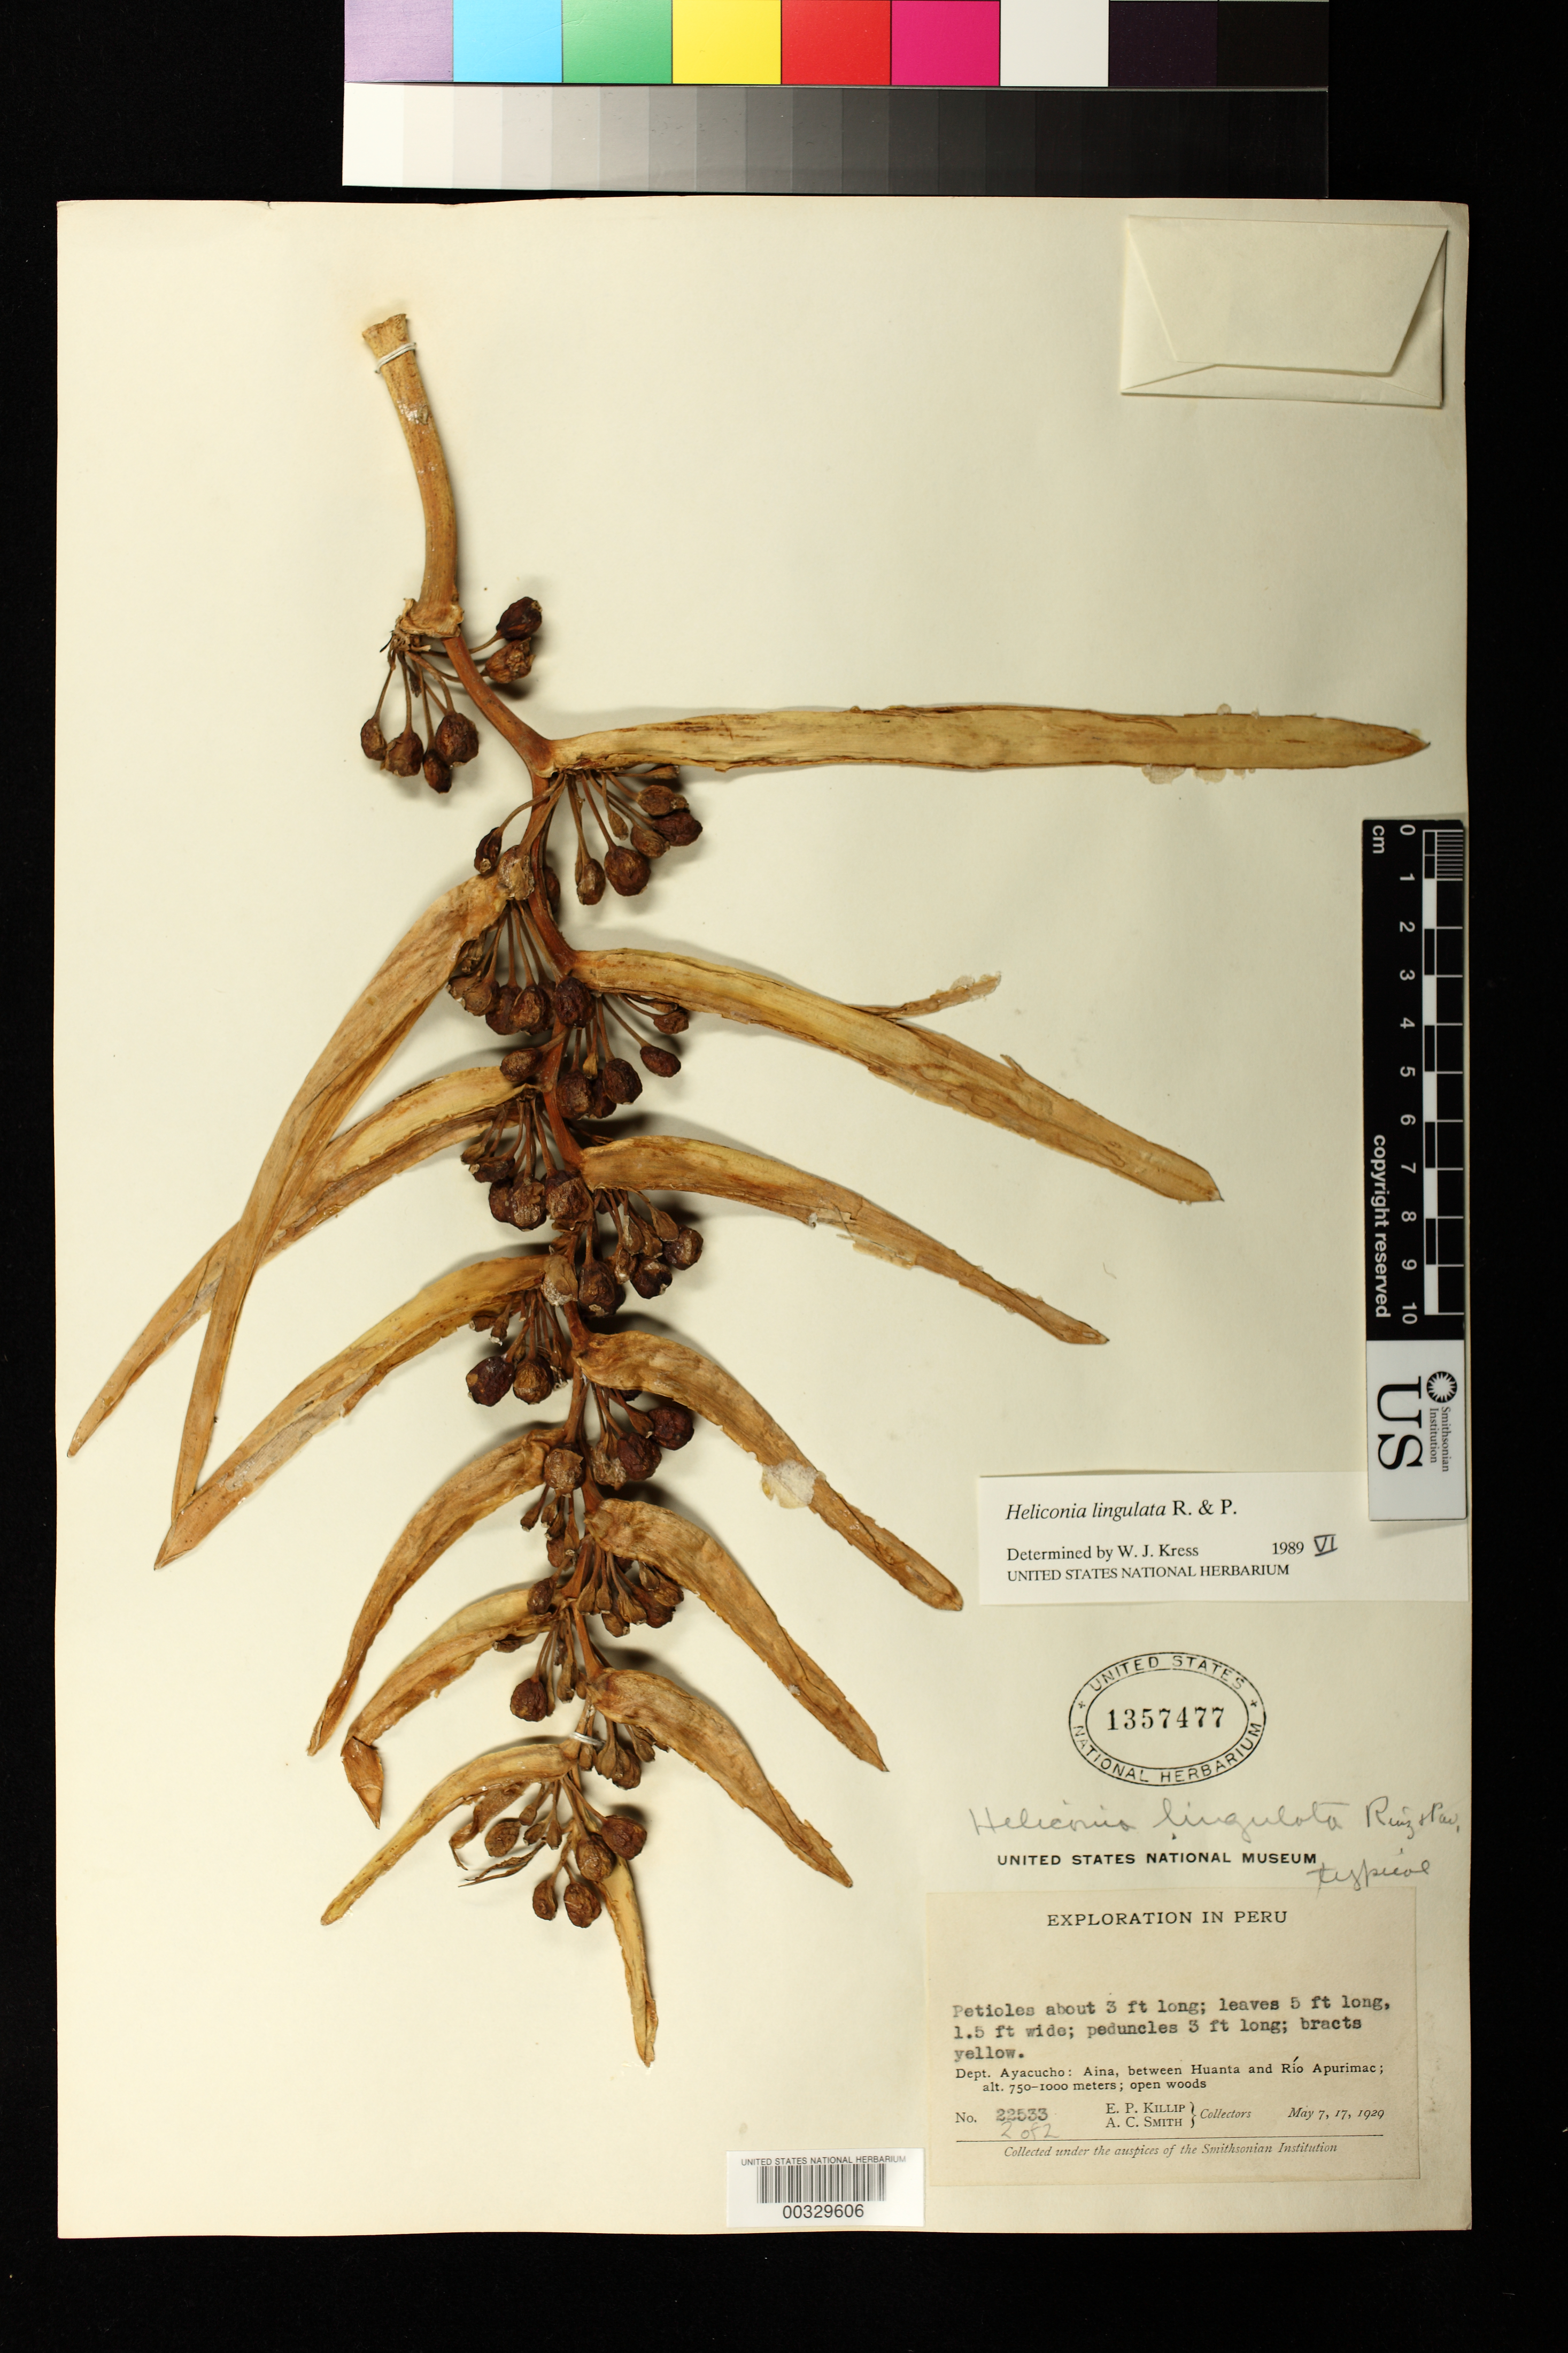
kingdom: Plantae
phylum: Tracheophyta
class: Liliopsida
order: Zingiberales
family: Heliconiaceae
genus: Heliconia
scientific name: Heliconia lingulata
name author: Ruiz & Pav.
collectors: E. P. Killip & A. C. Smith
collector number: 22533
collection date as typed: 07 May 1929 and 17 May 1929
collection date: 1929-05-07,1929-05-17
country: Peru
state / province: Ayacucho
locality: Dept. Ayacucho: Aina, between Huanta and Río Apurímac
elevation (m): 750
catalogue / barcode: US 1357477